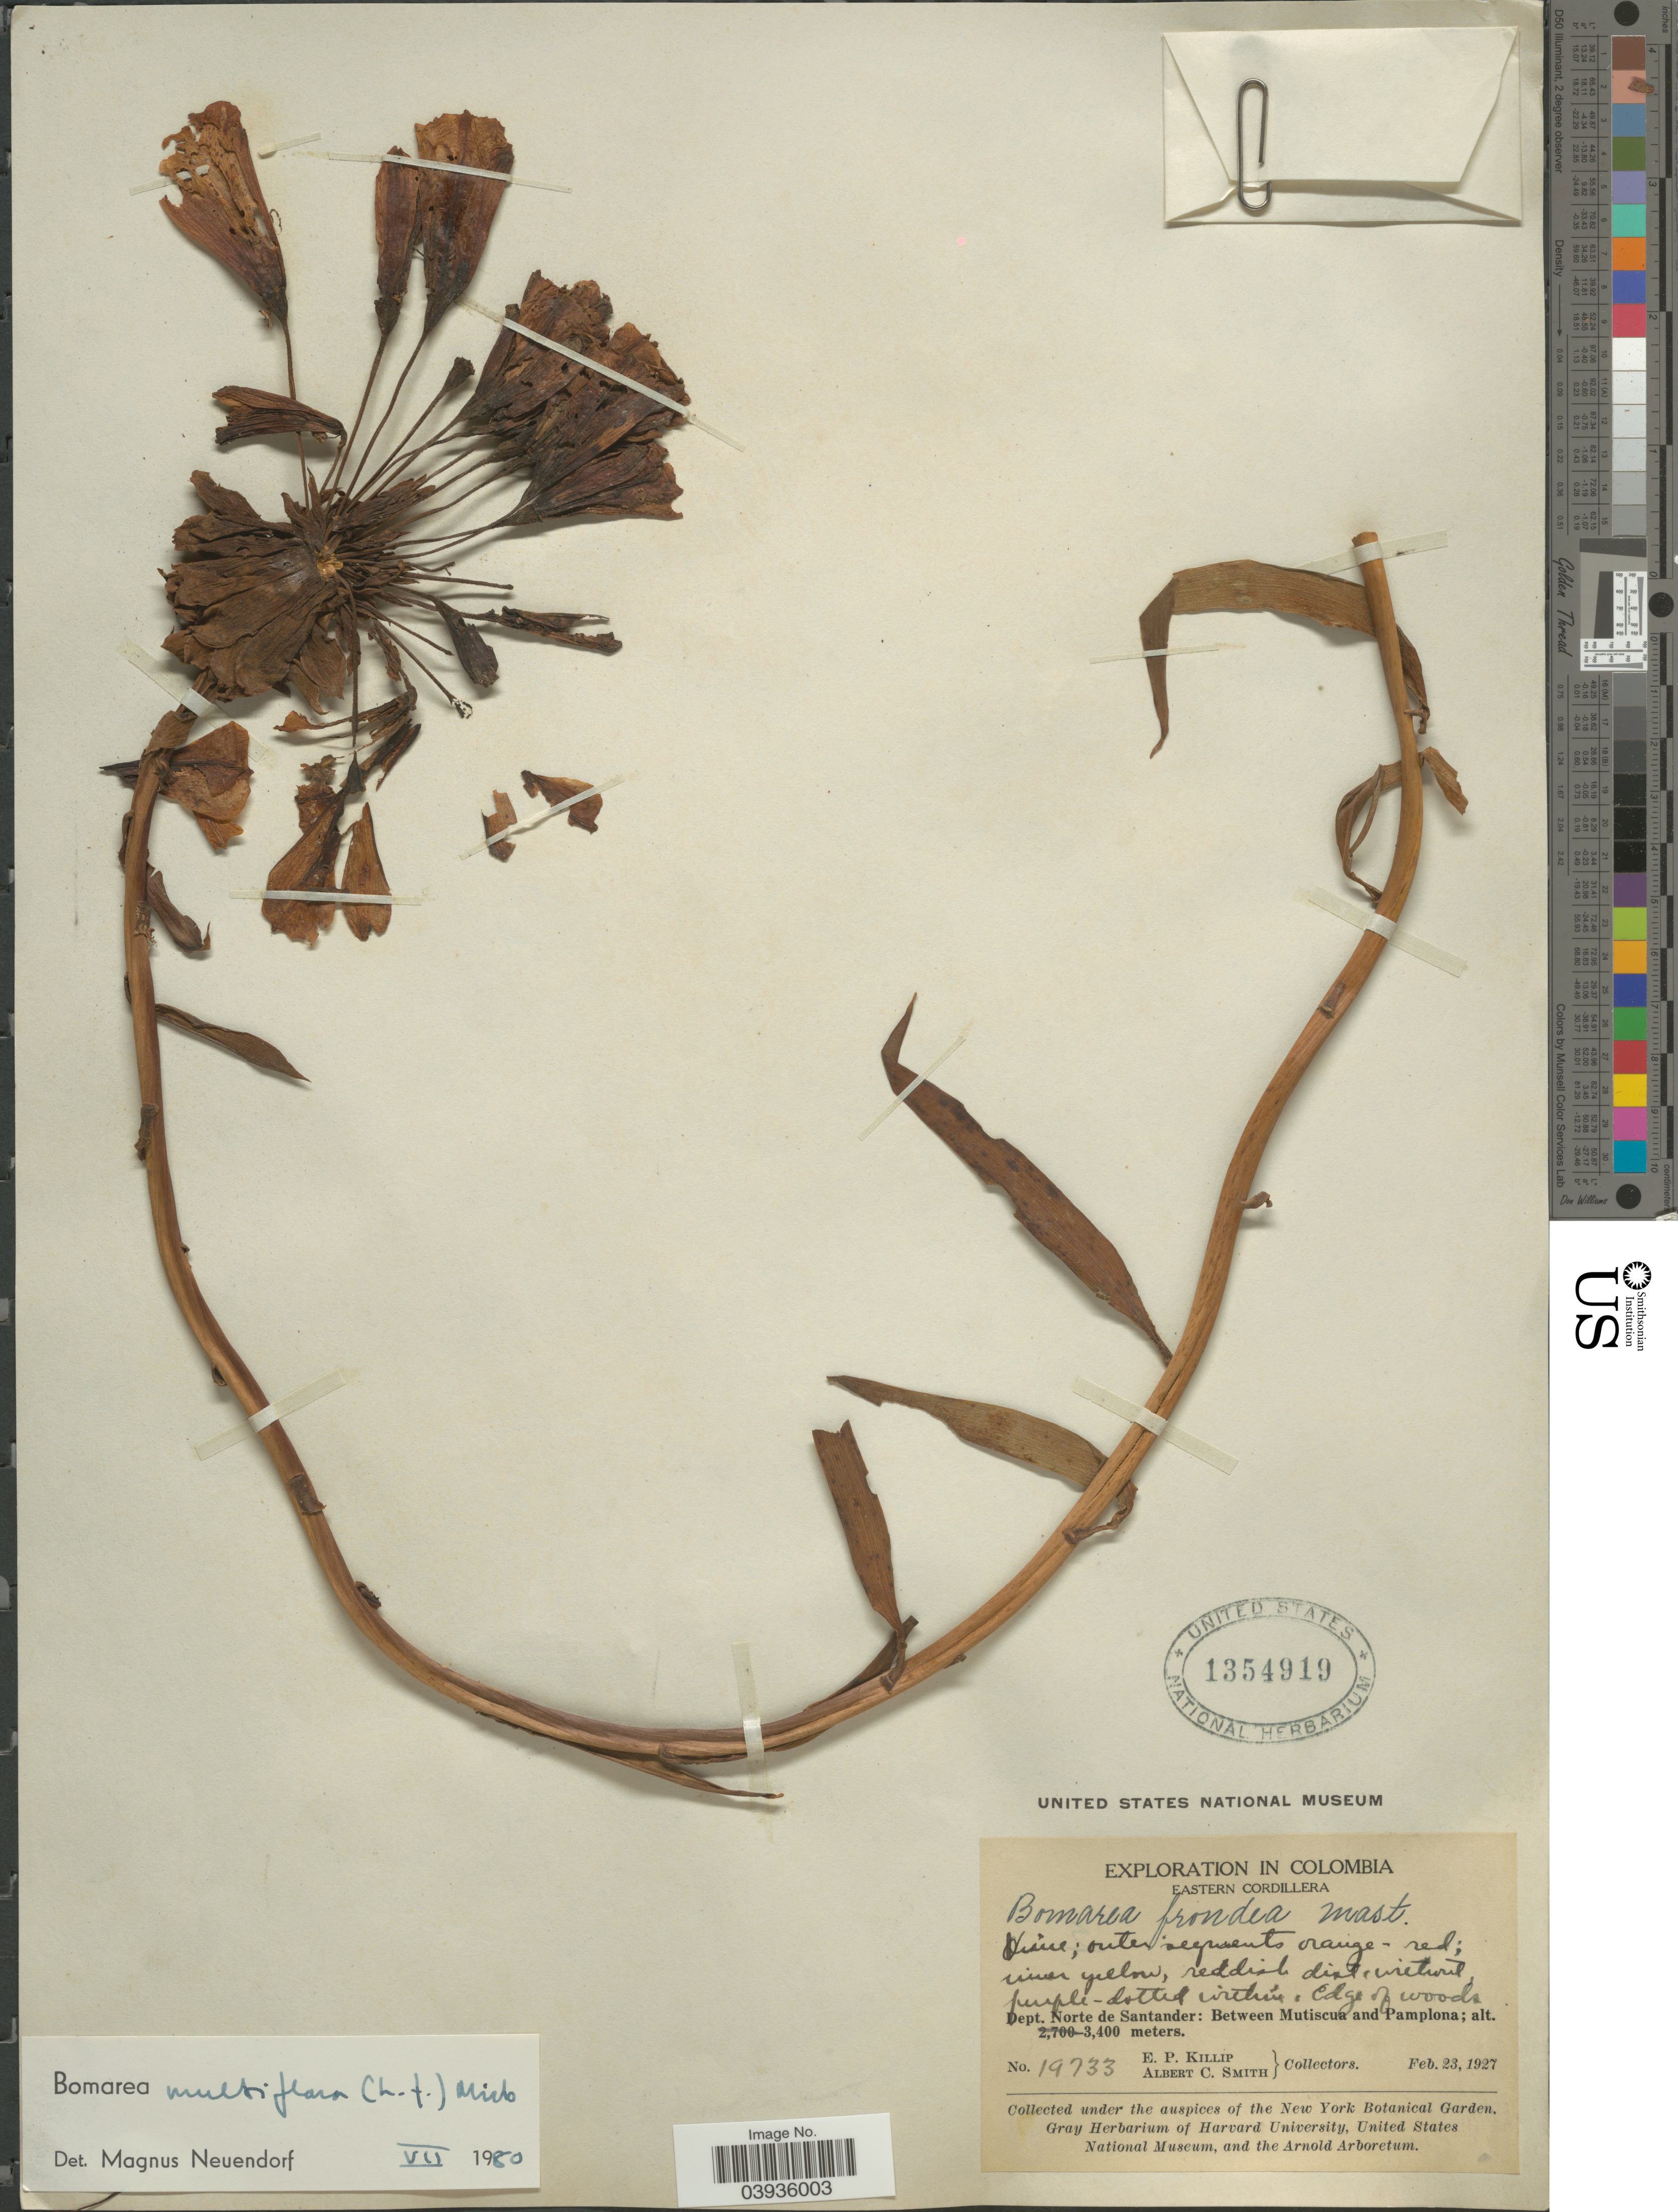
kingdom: Plantae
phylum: Tracheophyta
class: Liliopsida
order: Liliales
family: Alstroemeriaceae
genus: Bomarea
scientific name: Bomarea multiflora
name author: (L. f.) Mirb.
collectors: E. P. Killip & A. C. Smith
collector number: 19733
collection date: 1927-02-23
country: Colombia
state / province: Norte de Santander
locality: Eastern Cordillera. Dept. Norte de Santander: Between Mutiscua and Pamplona.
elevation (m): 3400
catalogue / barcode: US 1354919